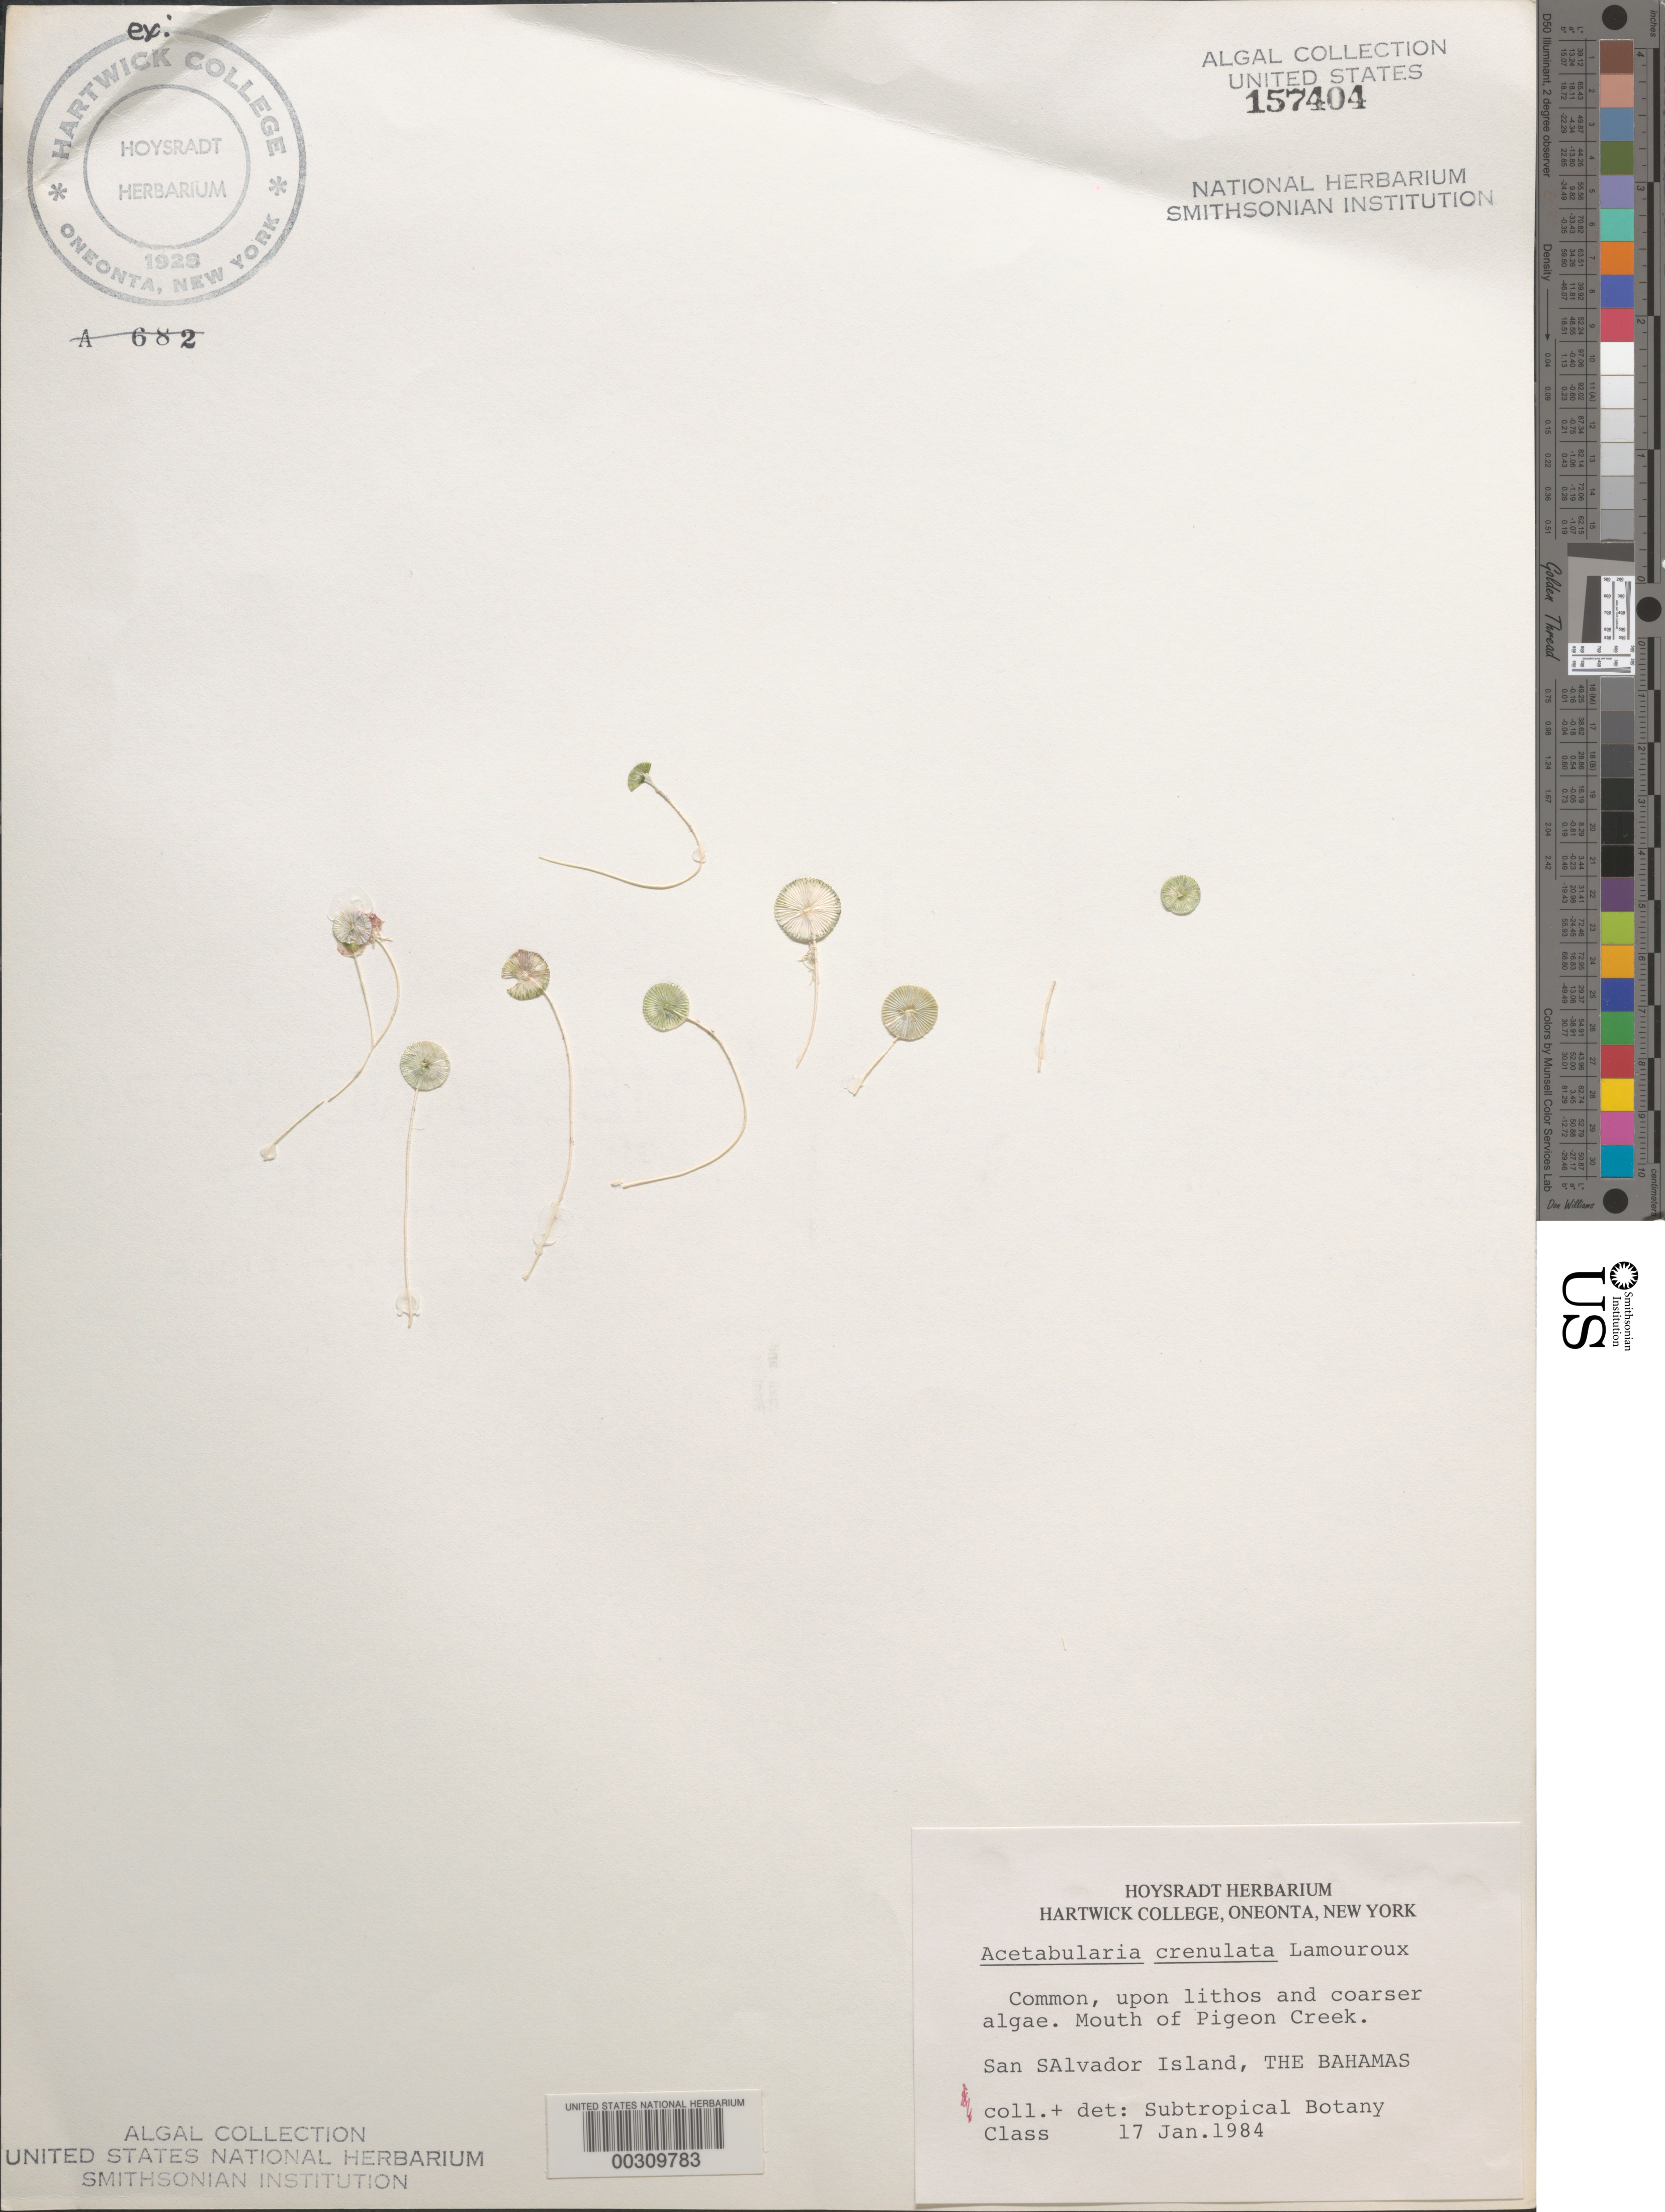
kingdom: Plantae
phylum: Chlorophyta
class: Ulvophyceae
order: Dasycladales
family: Polyphysaceae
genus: Acetabularia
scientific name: Acetabularia acetabulum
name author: J.V.Lamouroux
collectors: Subtropical Botany Class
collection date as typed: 17 Jan 1984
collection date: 1984-01-17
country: Bahamas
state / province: San Salvador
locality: Pigeon creek mouth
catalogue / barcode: US 157404